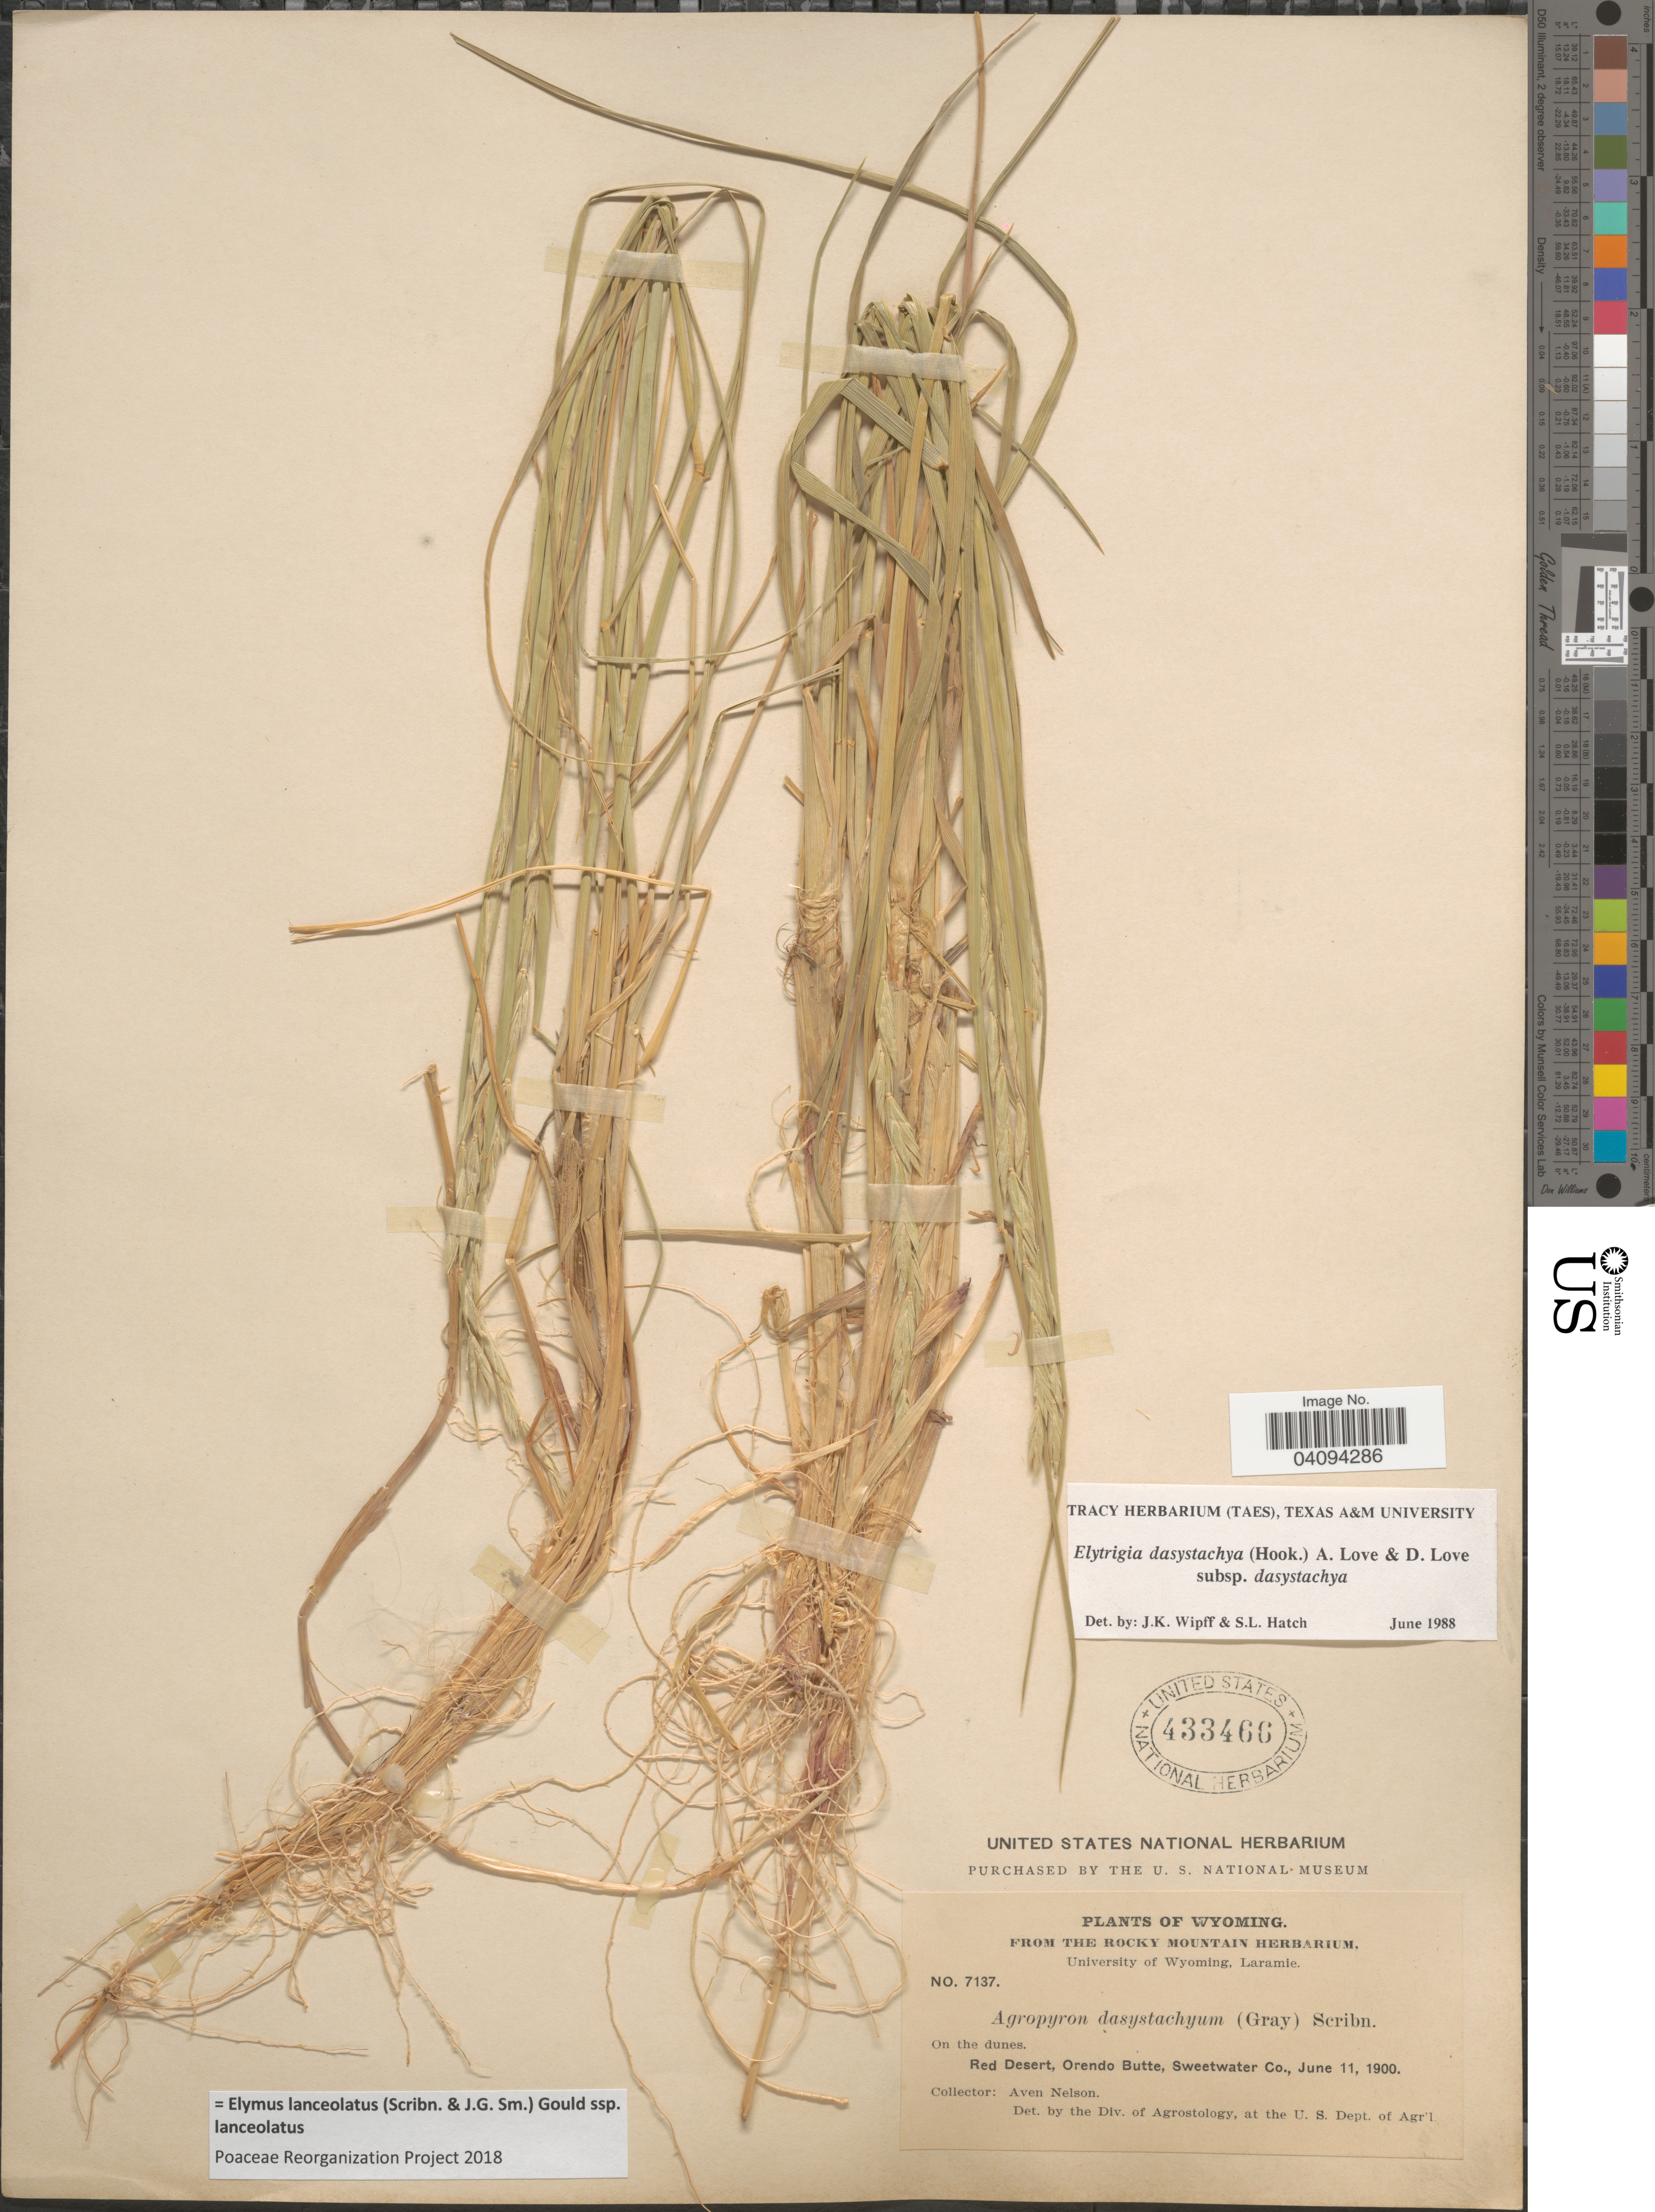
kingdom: Plantae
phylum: Tracheophyta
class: Liliopsida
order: Poales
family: Poaceae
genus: Elymus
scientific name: Elymus lanceolatus subsp. lanceolatus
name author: (Scribn. & J.G. Sm.) Gould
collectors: A. Nelson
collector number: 7137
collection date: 1900-06-11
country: United States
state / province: Wyoming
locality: On the dunes. Red Desert, Orendo Butte, Sweetwater Co.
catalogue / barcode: US 433466